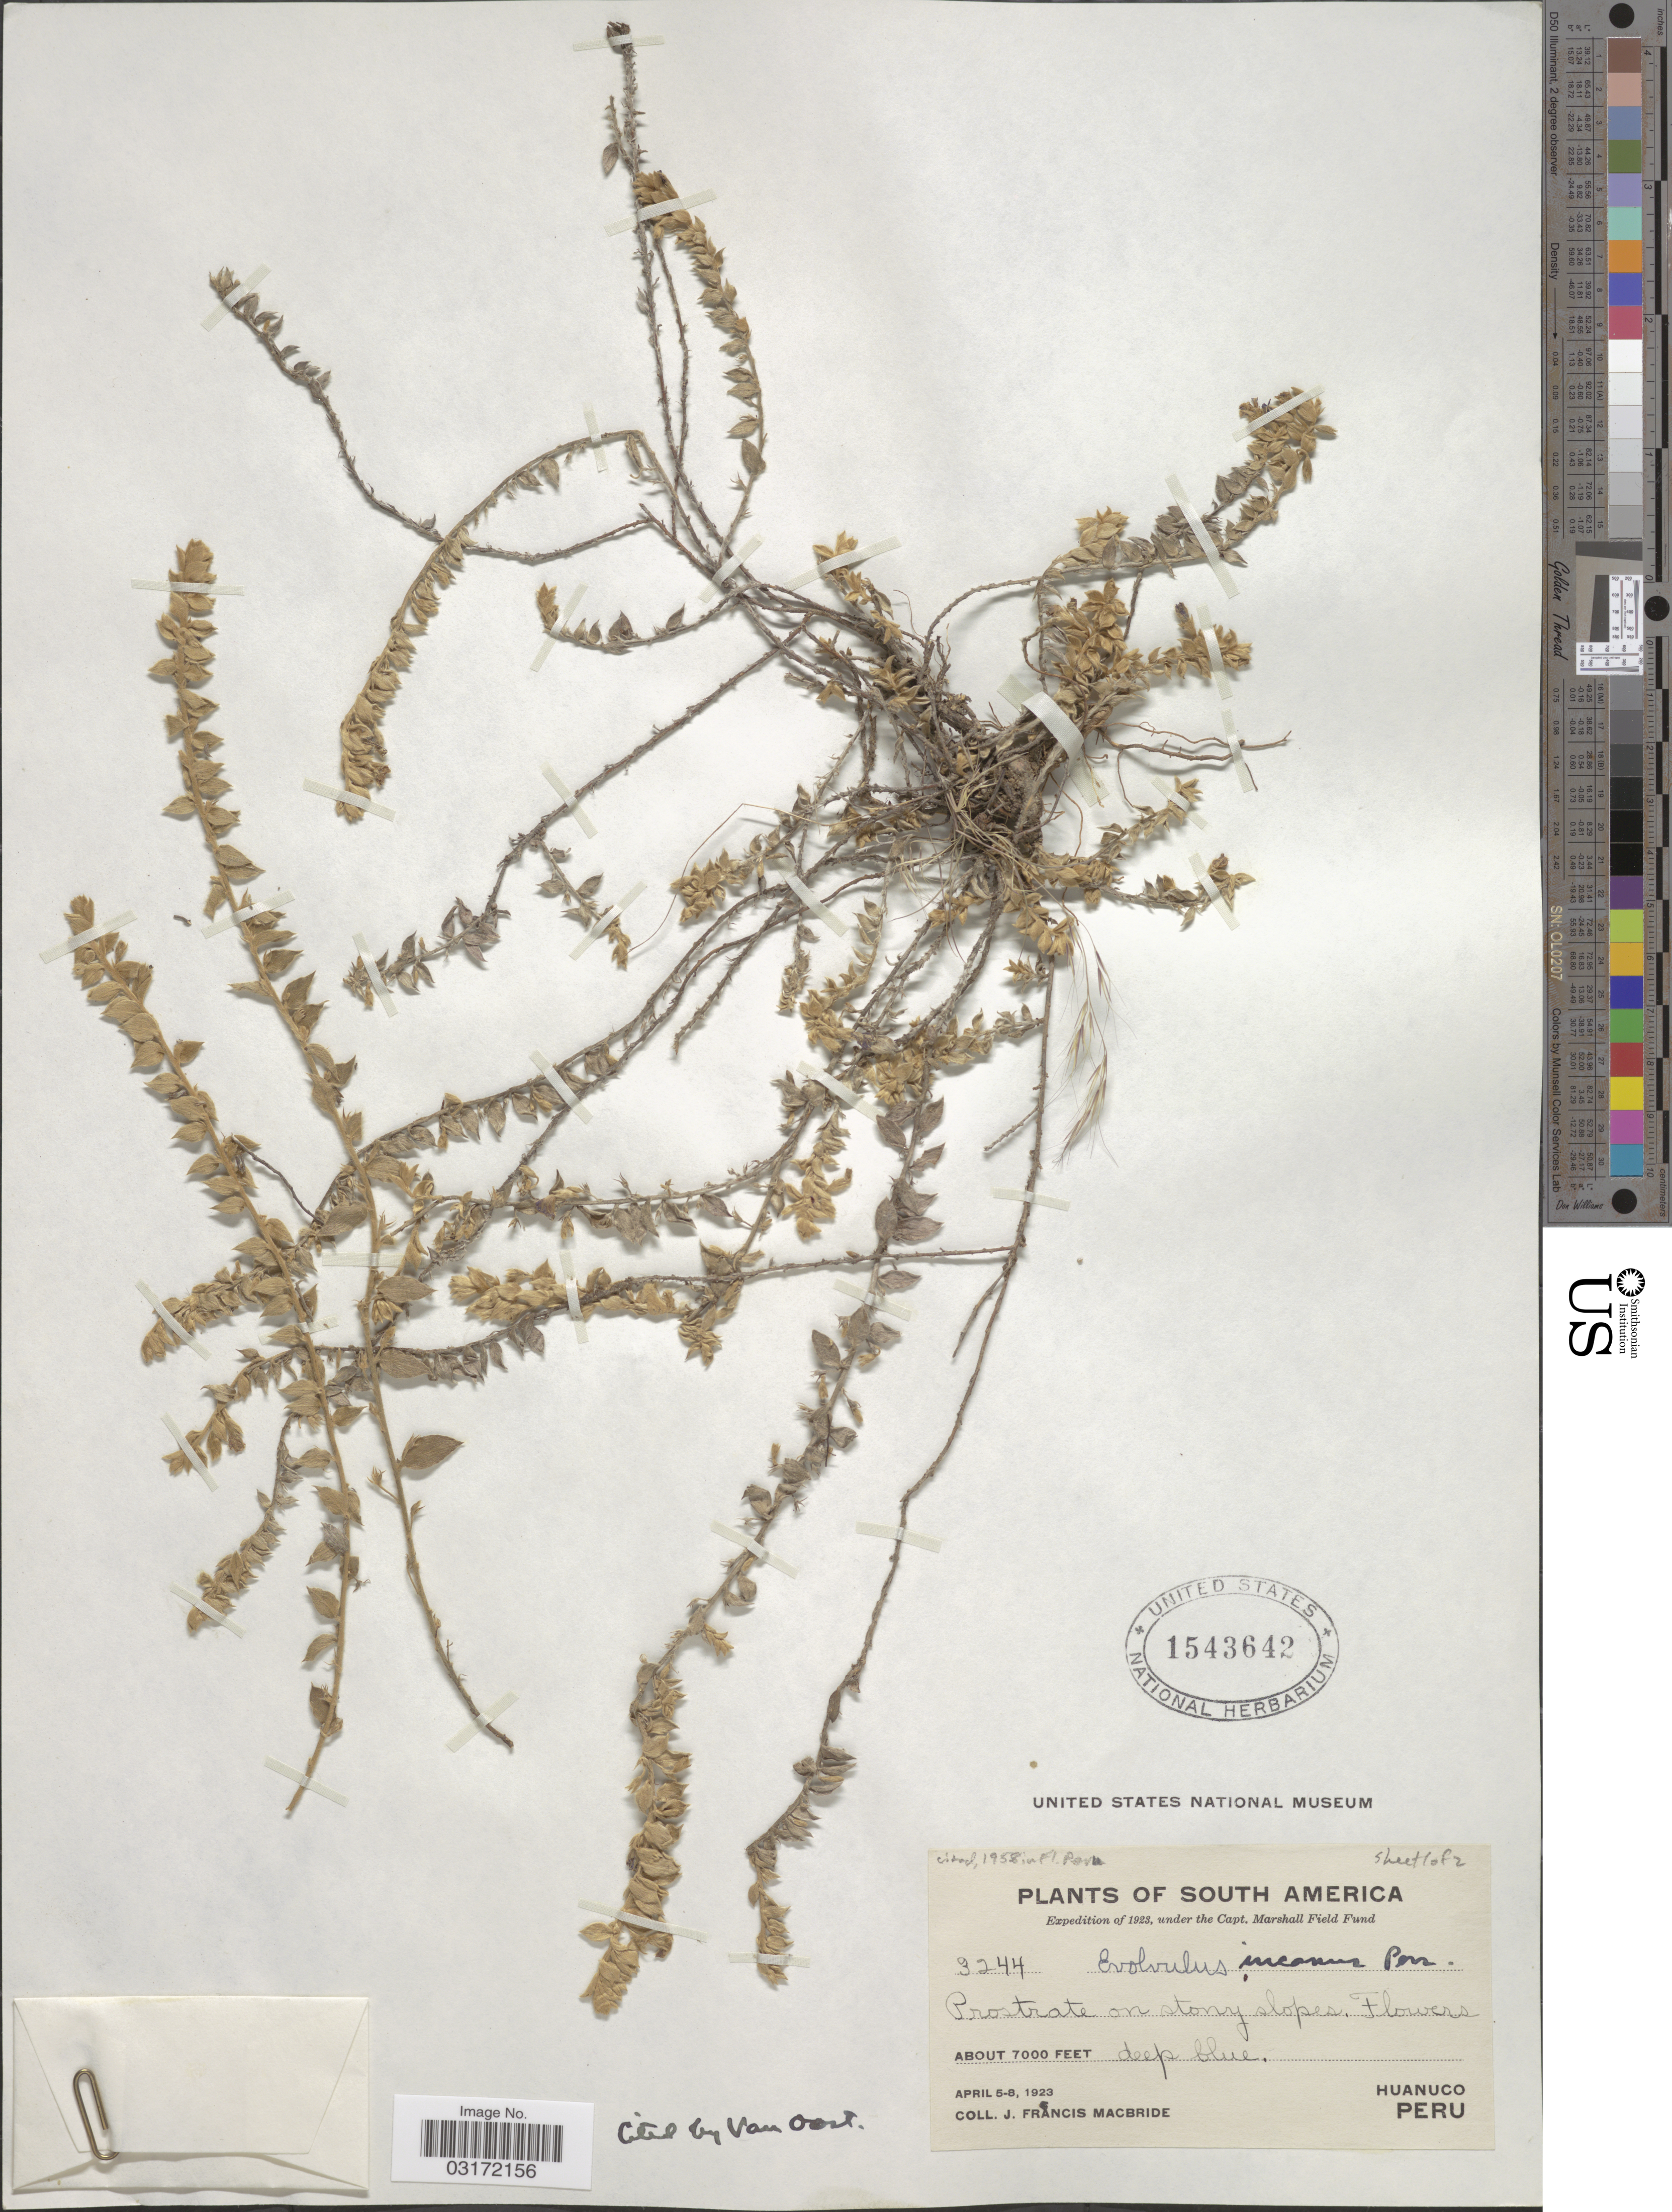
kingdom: Plantae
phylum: Tracheophyta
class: Magnoliopsida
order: Solanales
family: Convolvulaceae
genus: Evolvulus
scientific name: Evolvulus incanus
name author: Pers.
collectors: J. F. Macbride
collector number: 3244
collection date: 1923-04-05/1923-04-08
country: Peru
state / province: Huánuco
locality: Prostrate on stony slopes.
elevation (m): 2134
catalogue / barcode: US 1543642